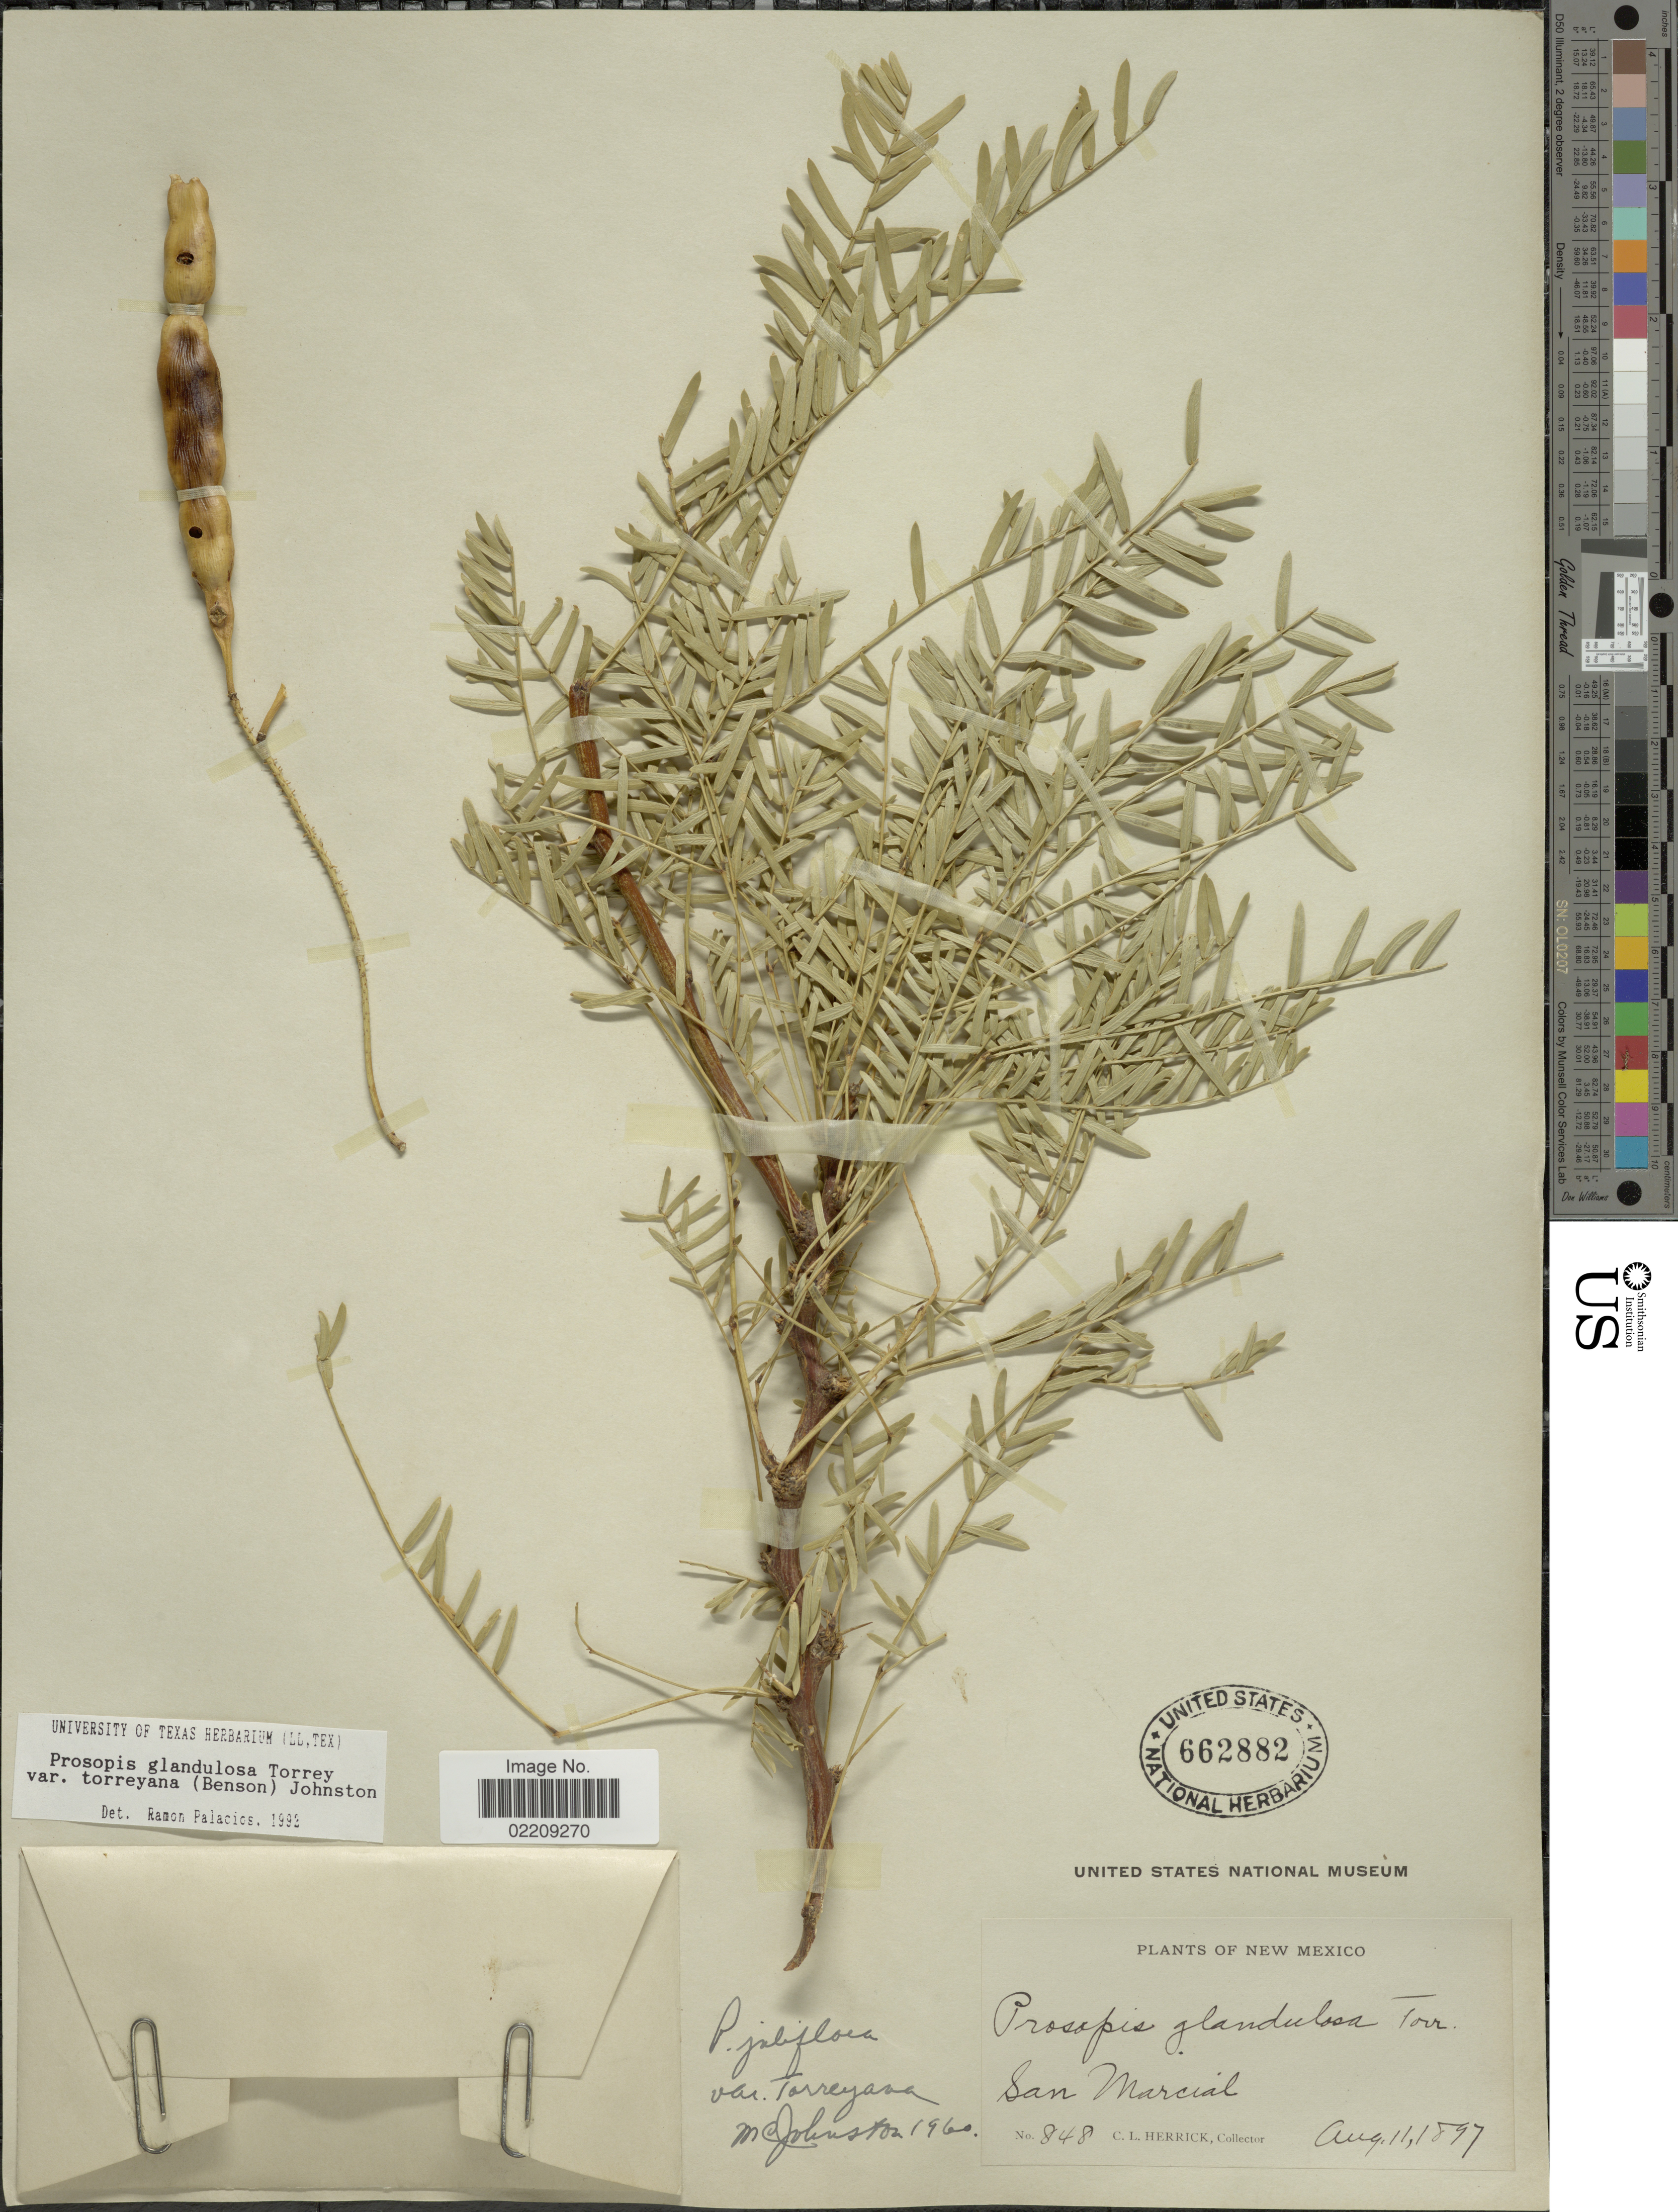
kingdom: Plantae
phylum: Tracheophyta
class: Magnoliopsida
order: Fabales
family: Fabaceae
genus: Neltuma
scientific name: Neltuma odorata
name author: (Torr. & Frém.) C. E. Hughes & G.P. Lewis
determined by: Strong, Mark T., (BOT), Smithsonian Institution - National Museum of Natural History (UNITED STATES)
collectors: C. Herrick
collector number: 848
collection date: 1897-08-11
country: United States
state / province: New Mexico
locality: San Marcial.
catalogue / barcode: US 662882